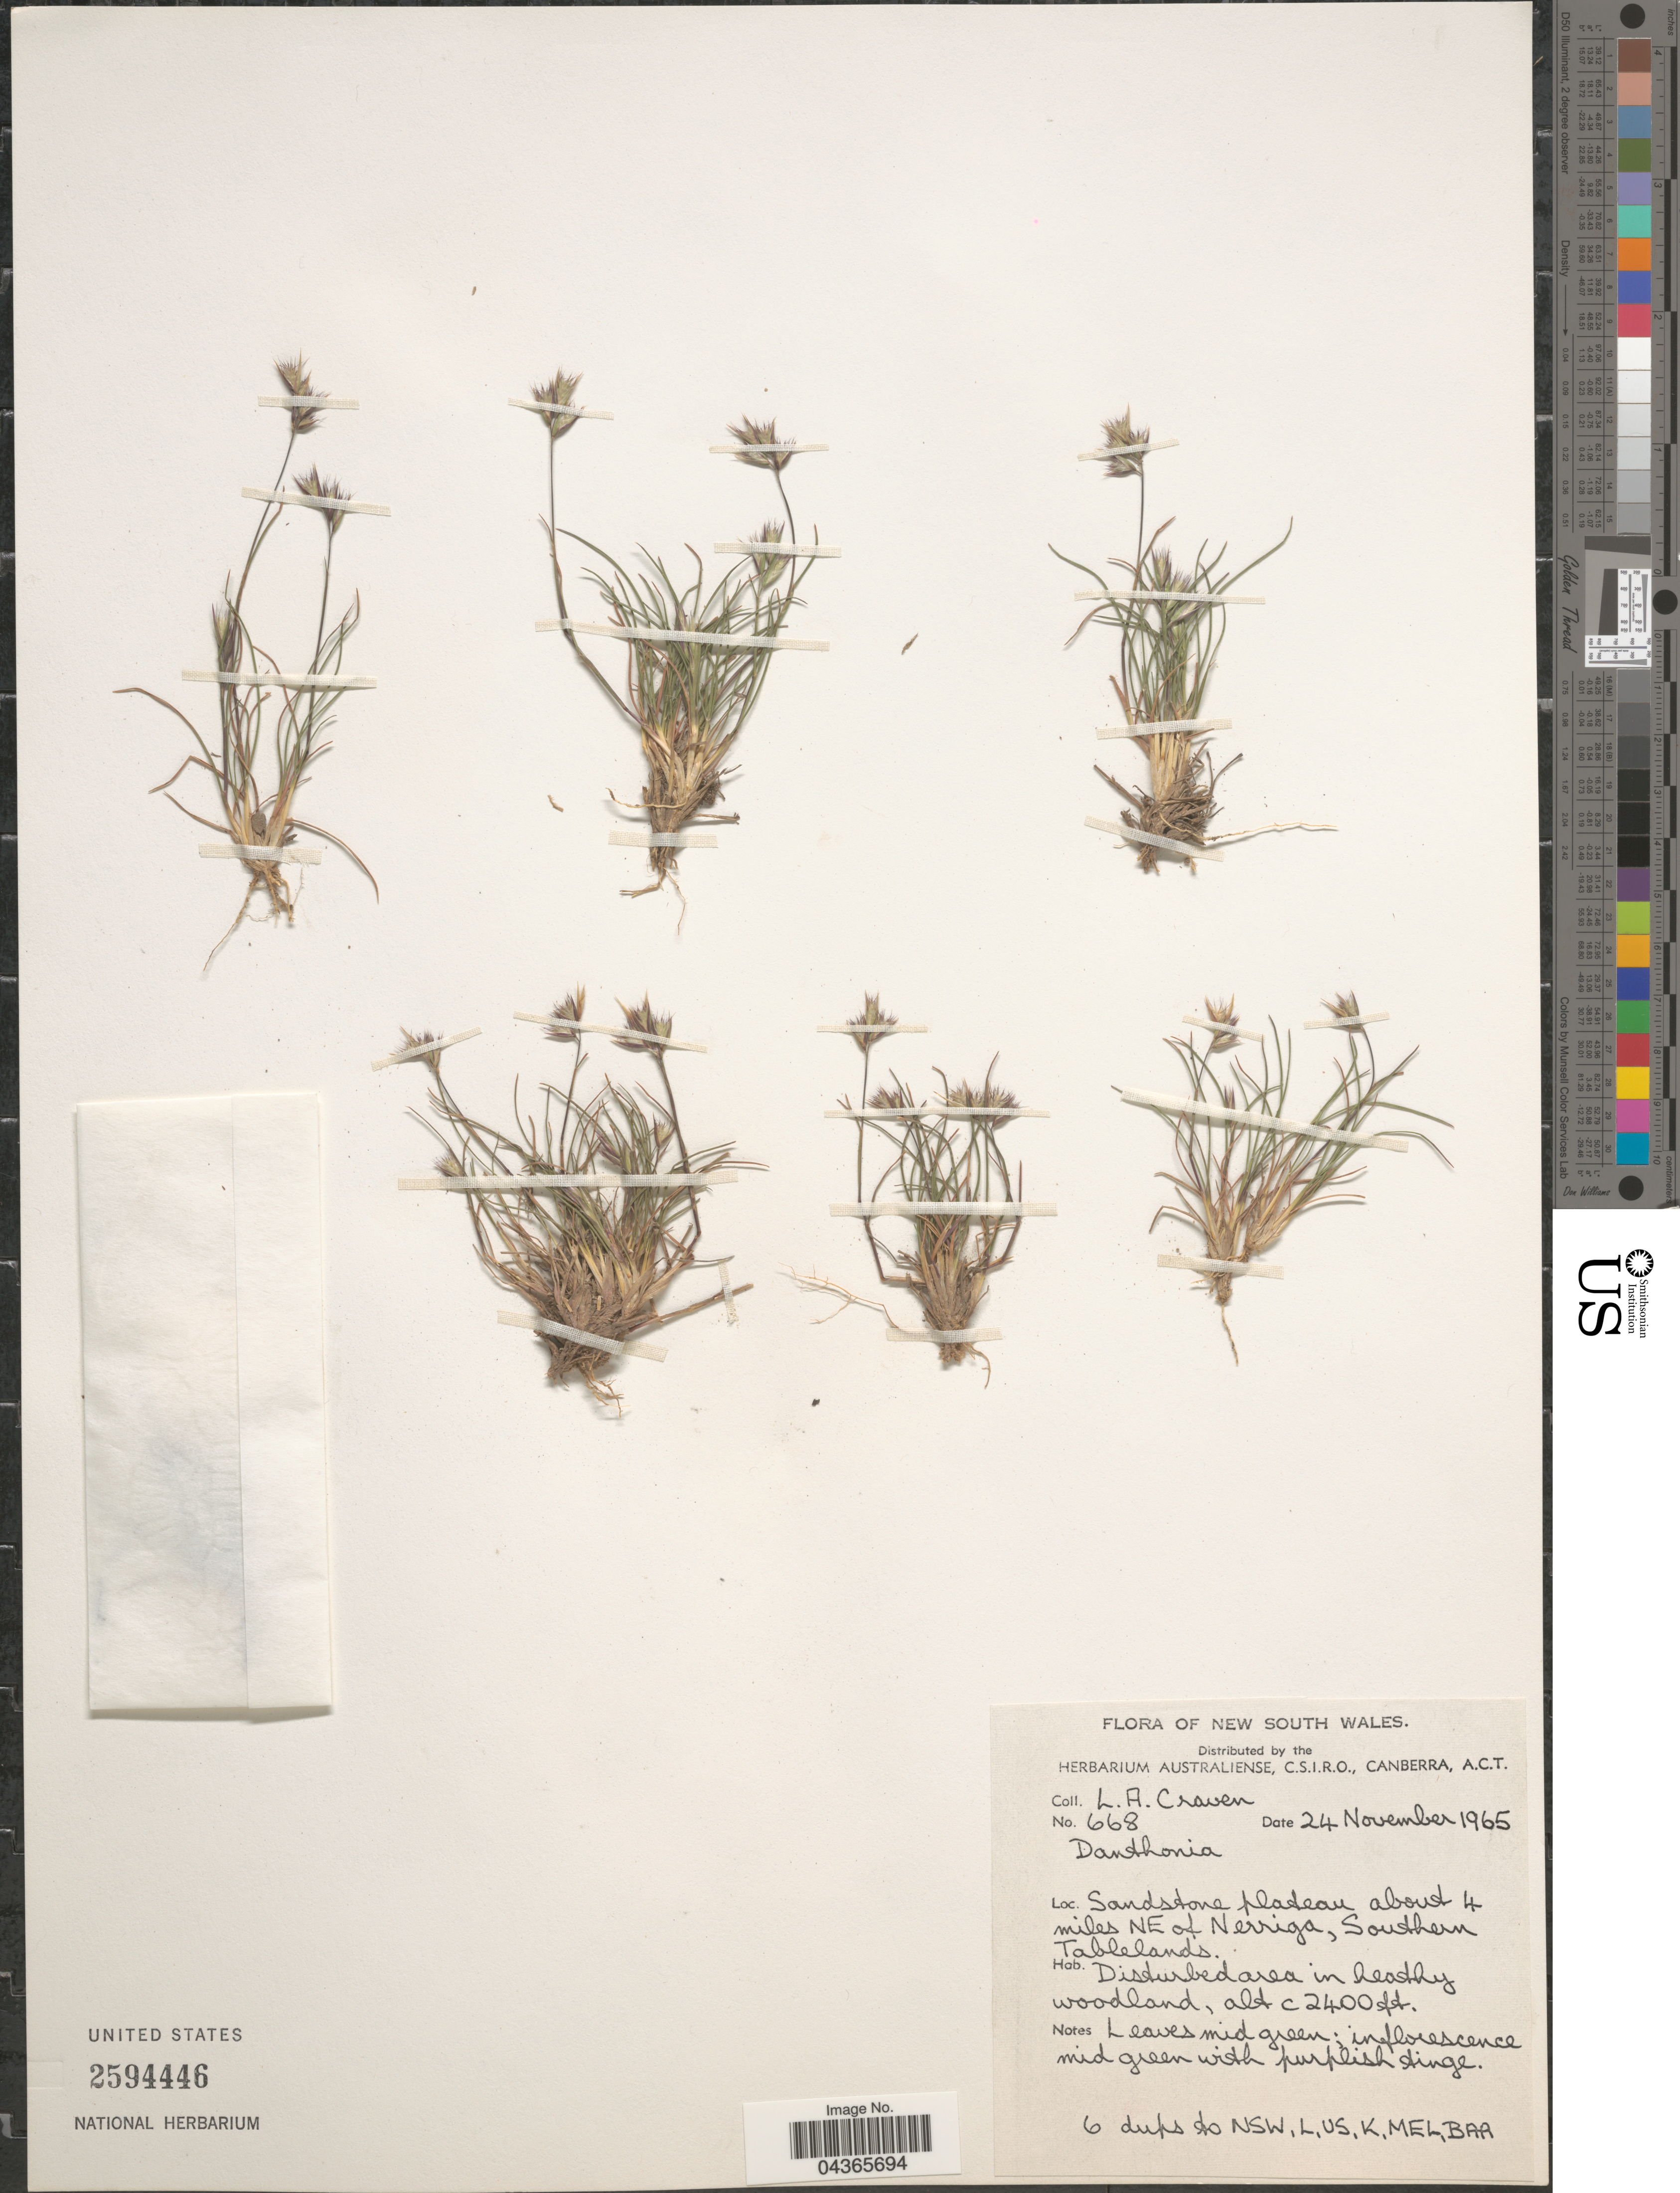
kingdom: Plantae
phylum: Tracheophyta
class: Liliopsida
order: Poales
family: Poaceae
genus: Rytidosperma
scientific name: Rytidosperma sp.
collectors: L. A. Craven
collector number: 668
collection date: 1965-11-24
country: Australia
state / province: New South Wales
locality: Sandstone plateau about 4 miles NE of Nerriga, Southern Tablelands.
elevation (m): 732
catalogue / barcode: US 2594446